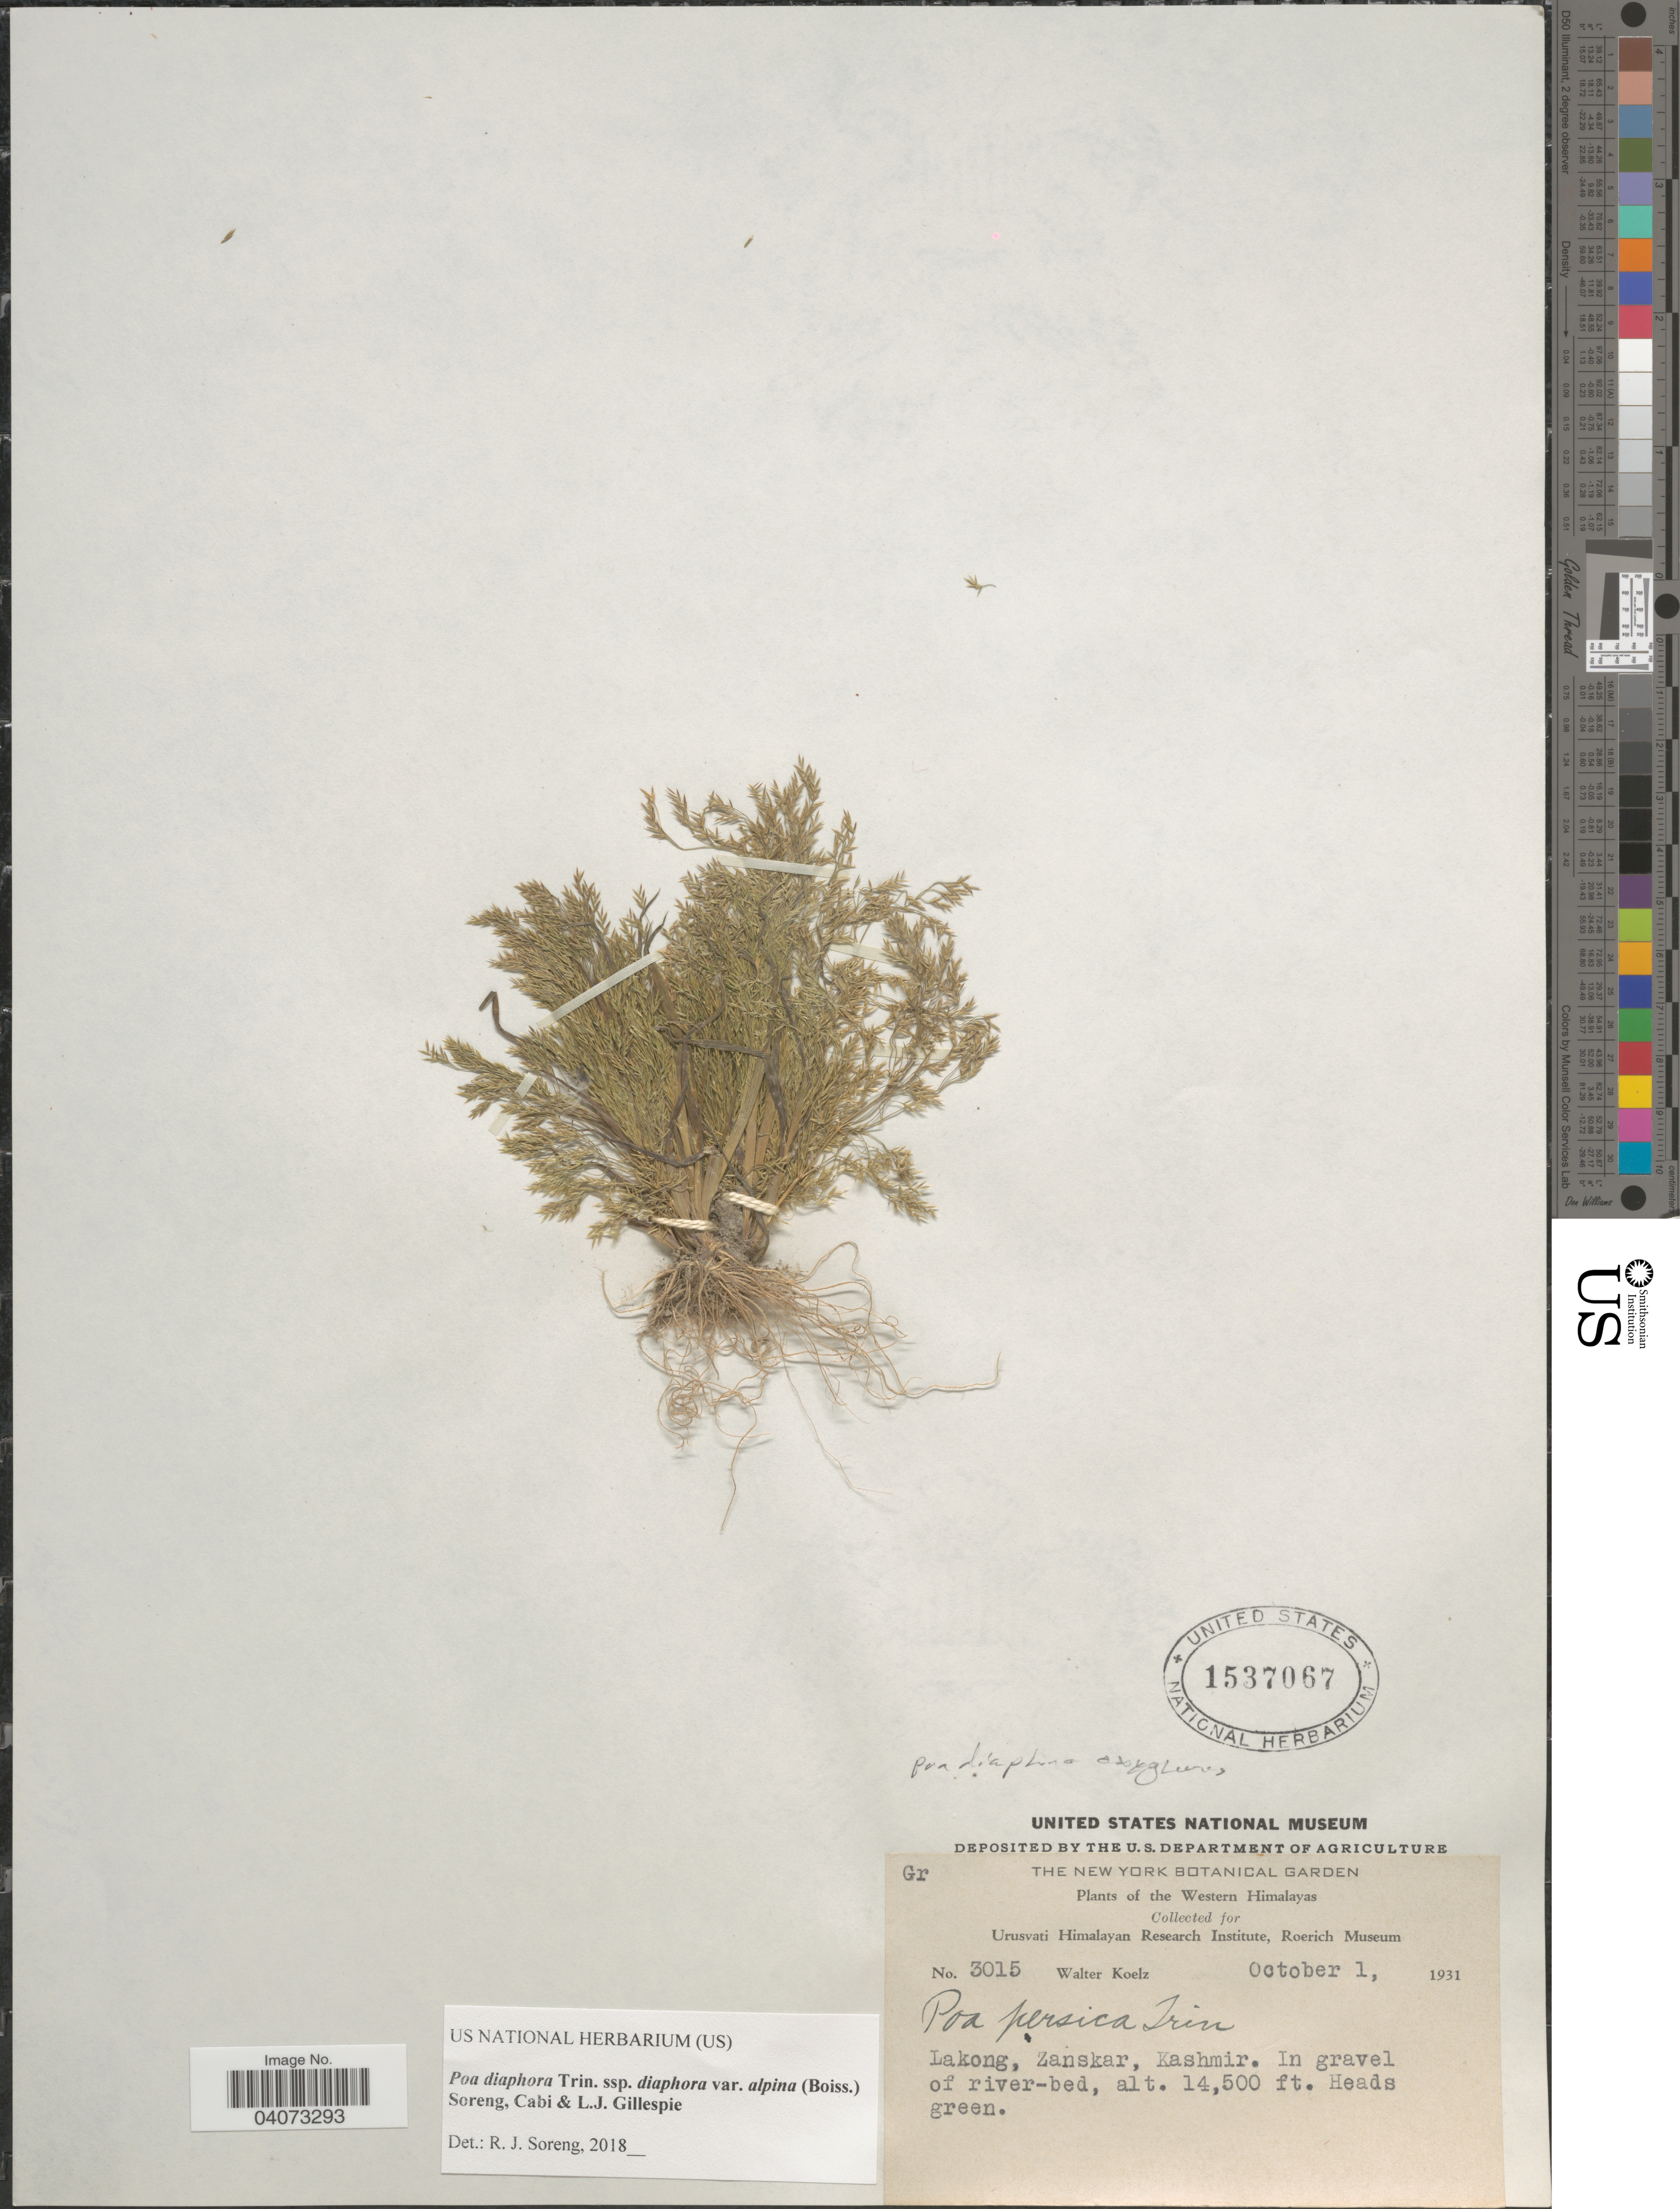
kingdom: Plantae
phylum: Tracheophyta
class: Liliopsida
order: Poales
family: Poaceae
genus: Poa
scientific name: Poa diaphora subsp. diaphora var. alpina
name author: (Boiss.) Soreng et al.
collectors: W. N. Koelz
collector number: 3015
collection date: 1931-10-01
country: India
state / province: Jammu and Kashmir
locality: The Western Himalayas. Lakong, Zanskar, Kashmir.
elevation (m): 4420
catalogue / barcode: US 1537067